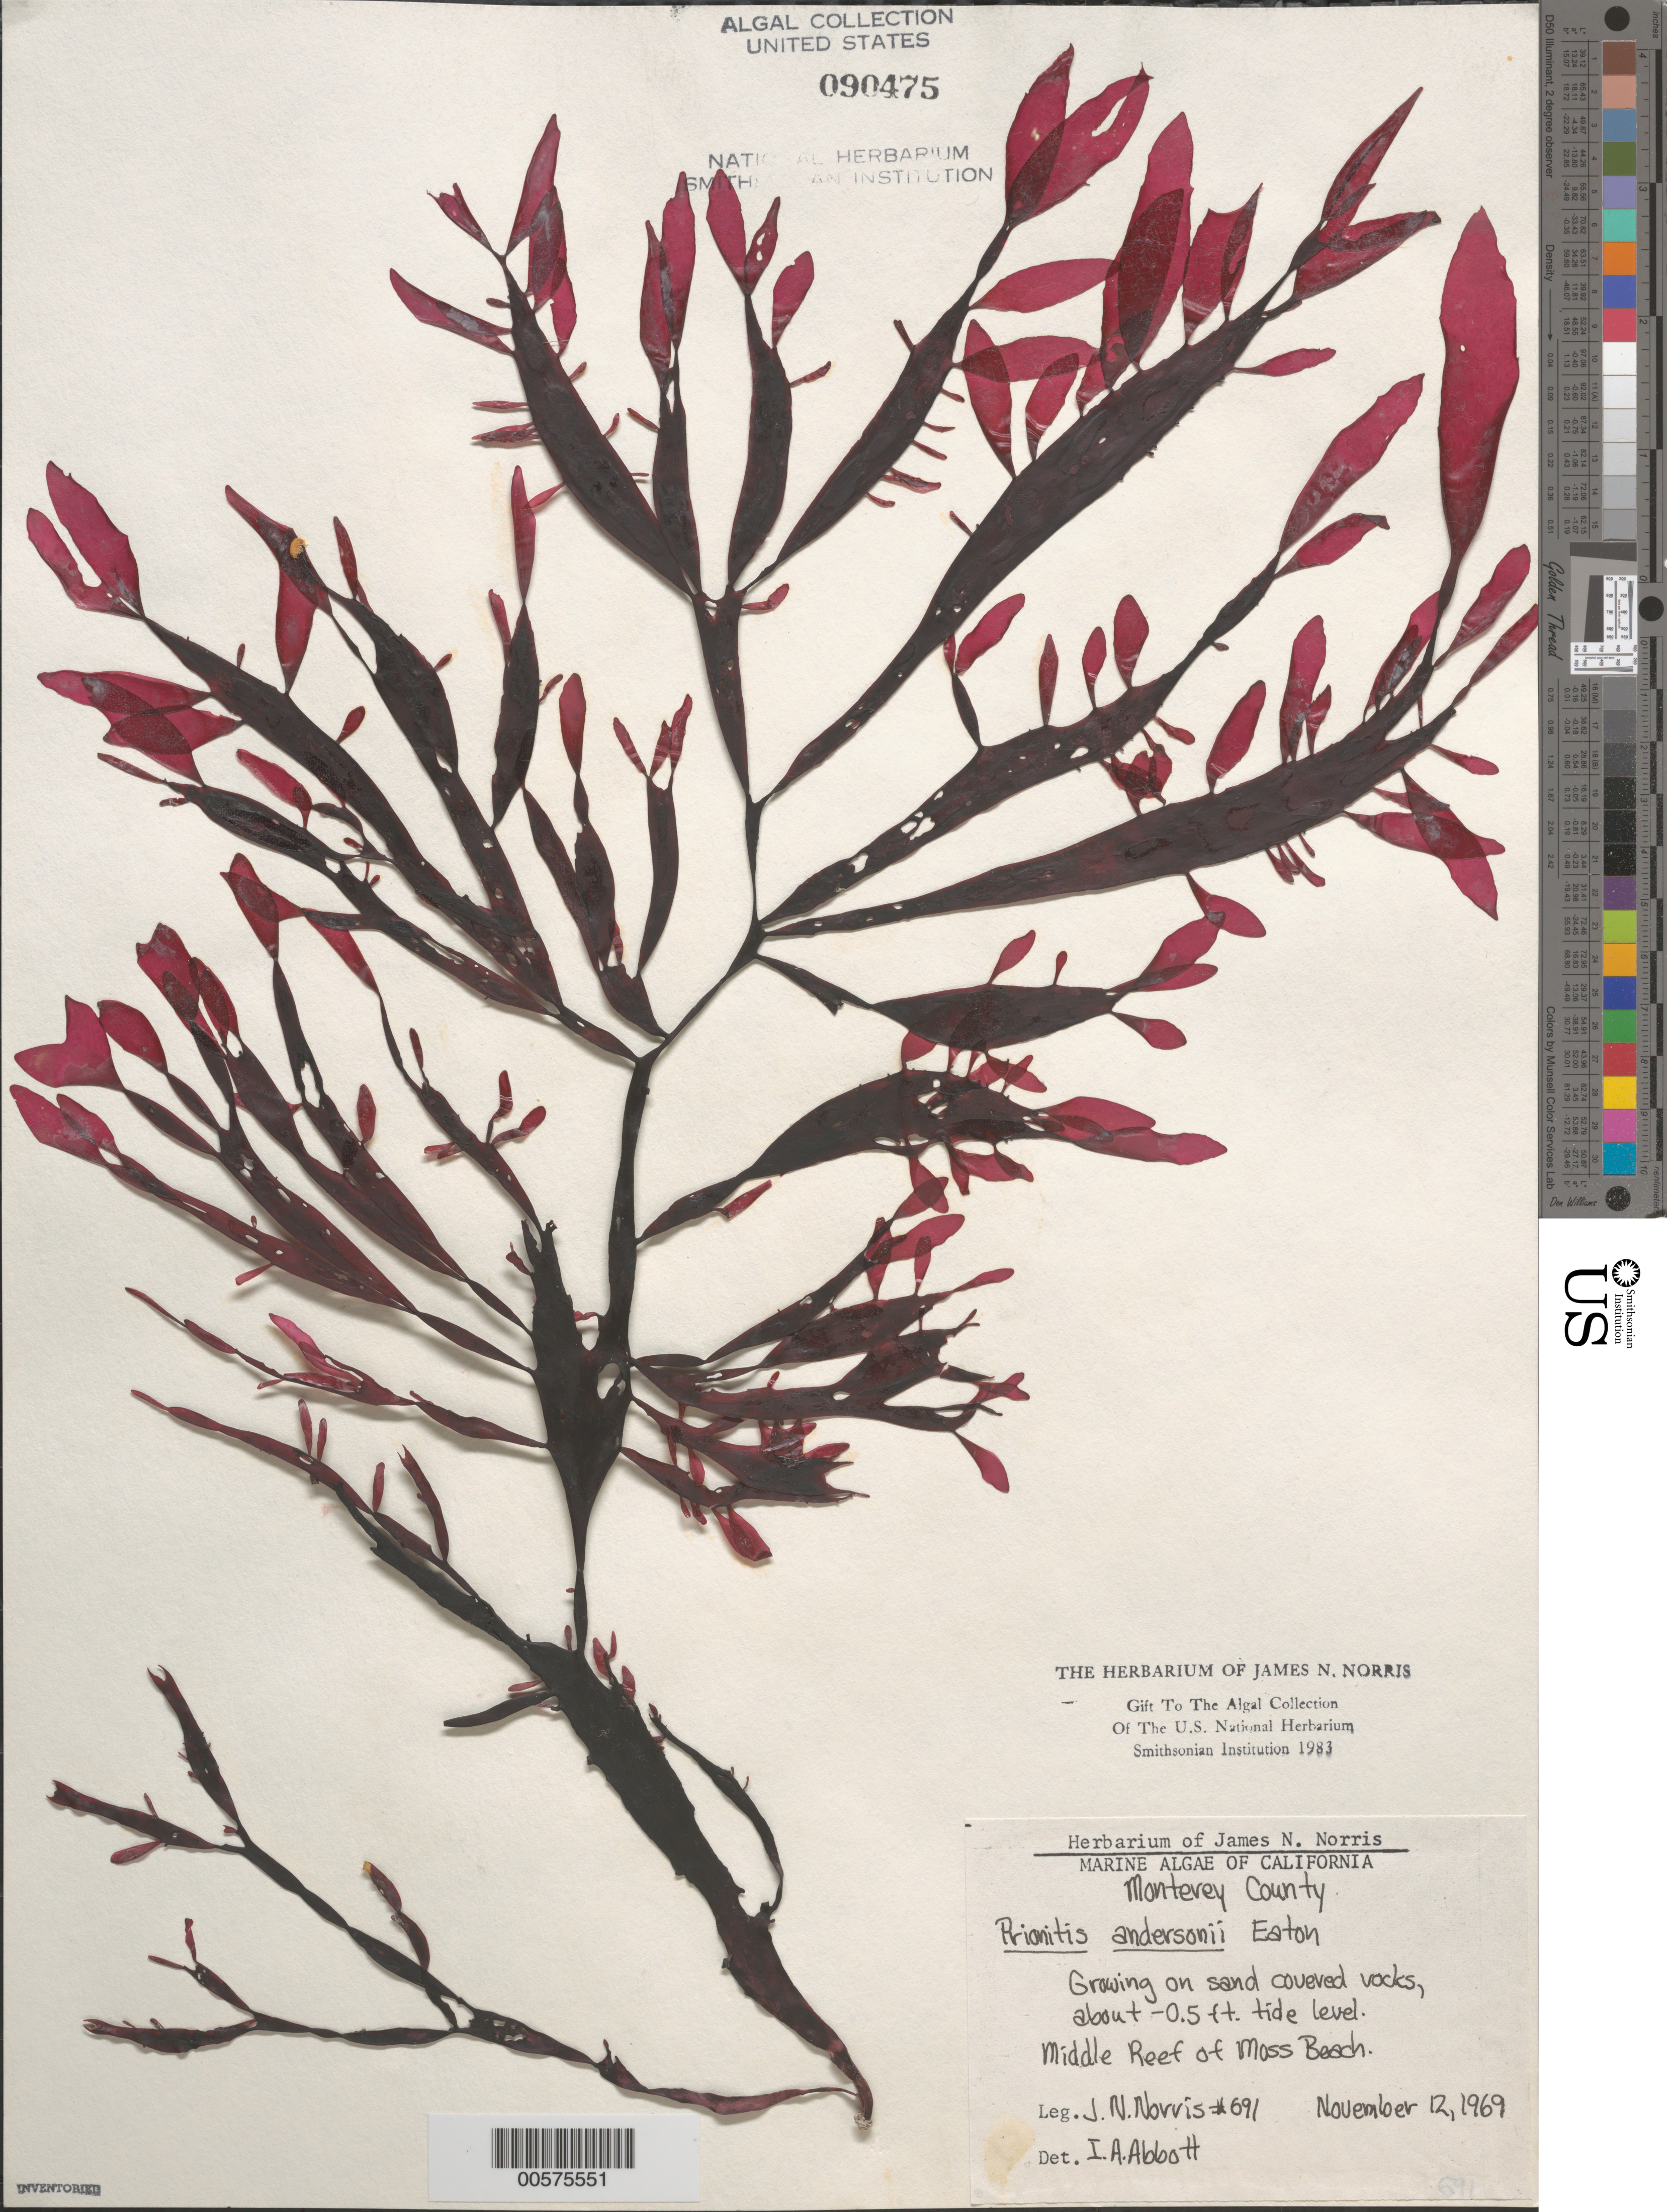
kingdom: Plantae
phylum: Rhodophyta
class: Florideophyceae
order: Cryptonemiales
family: Cryptonemiaceae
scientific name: Prionitis sternbergii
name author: (C. Agardh) J. Agardh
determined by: Algae name updating Project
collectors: J. N. Norris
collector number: JN-691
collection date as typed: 12 Nov 1969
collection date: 1969-11-12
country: United States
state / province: California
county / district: Monterey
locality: Middle Reef of Moss Beach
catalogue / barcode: US 90475